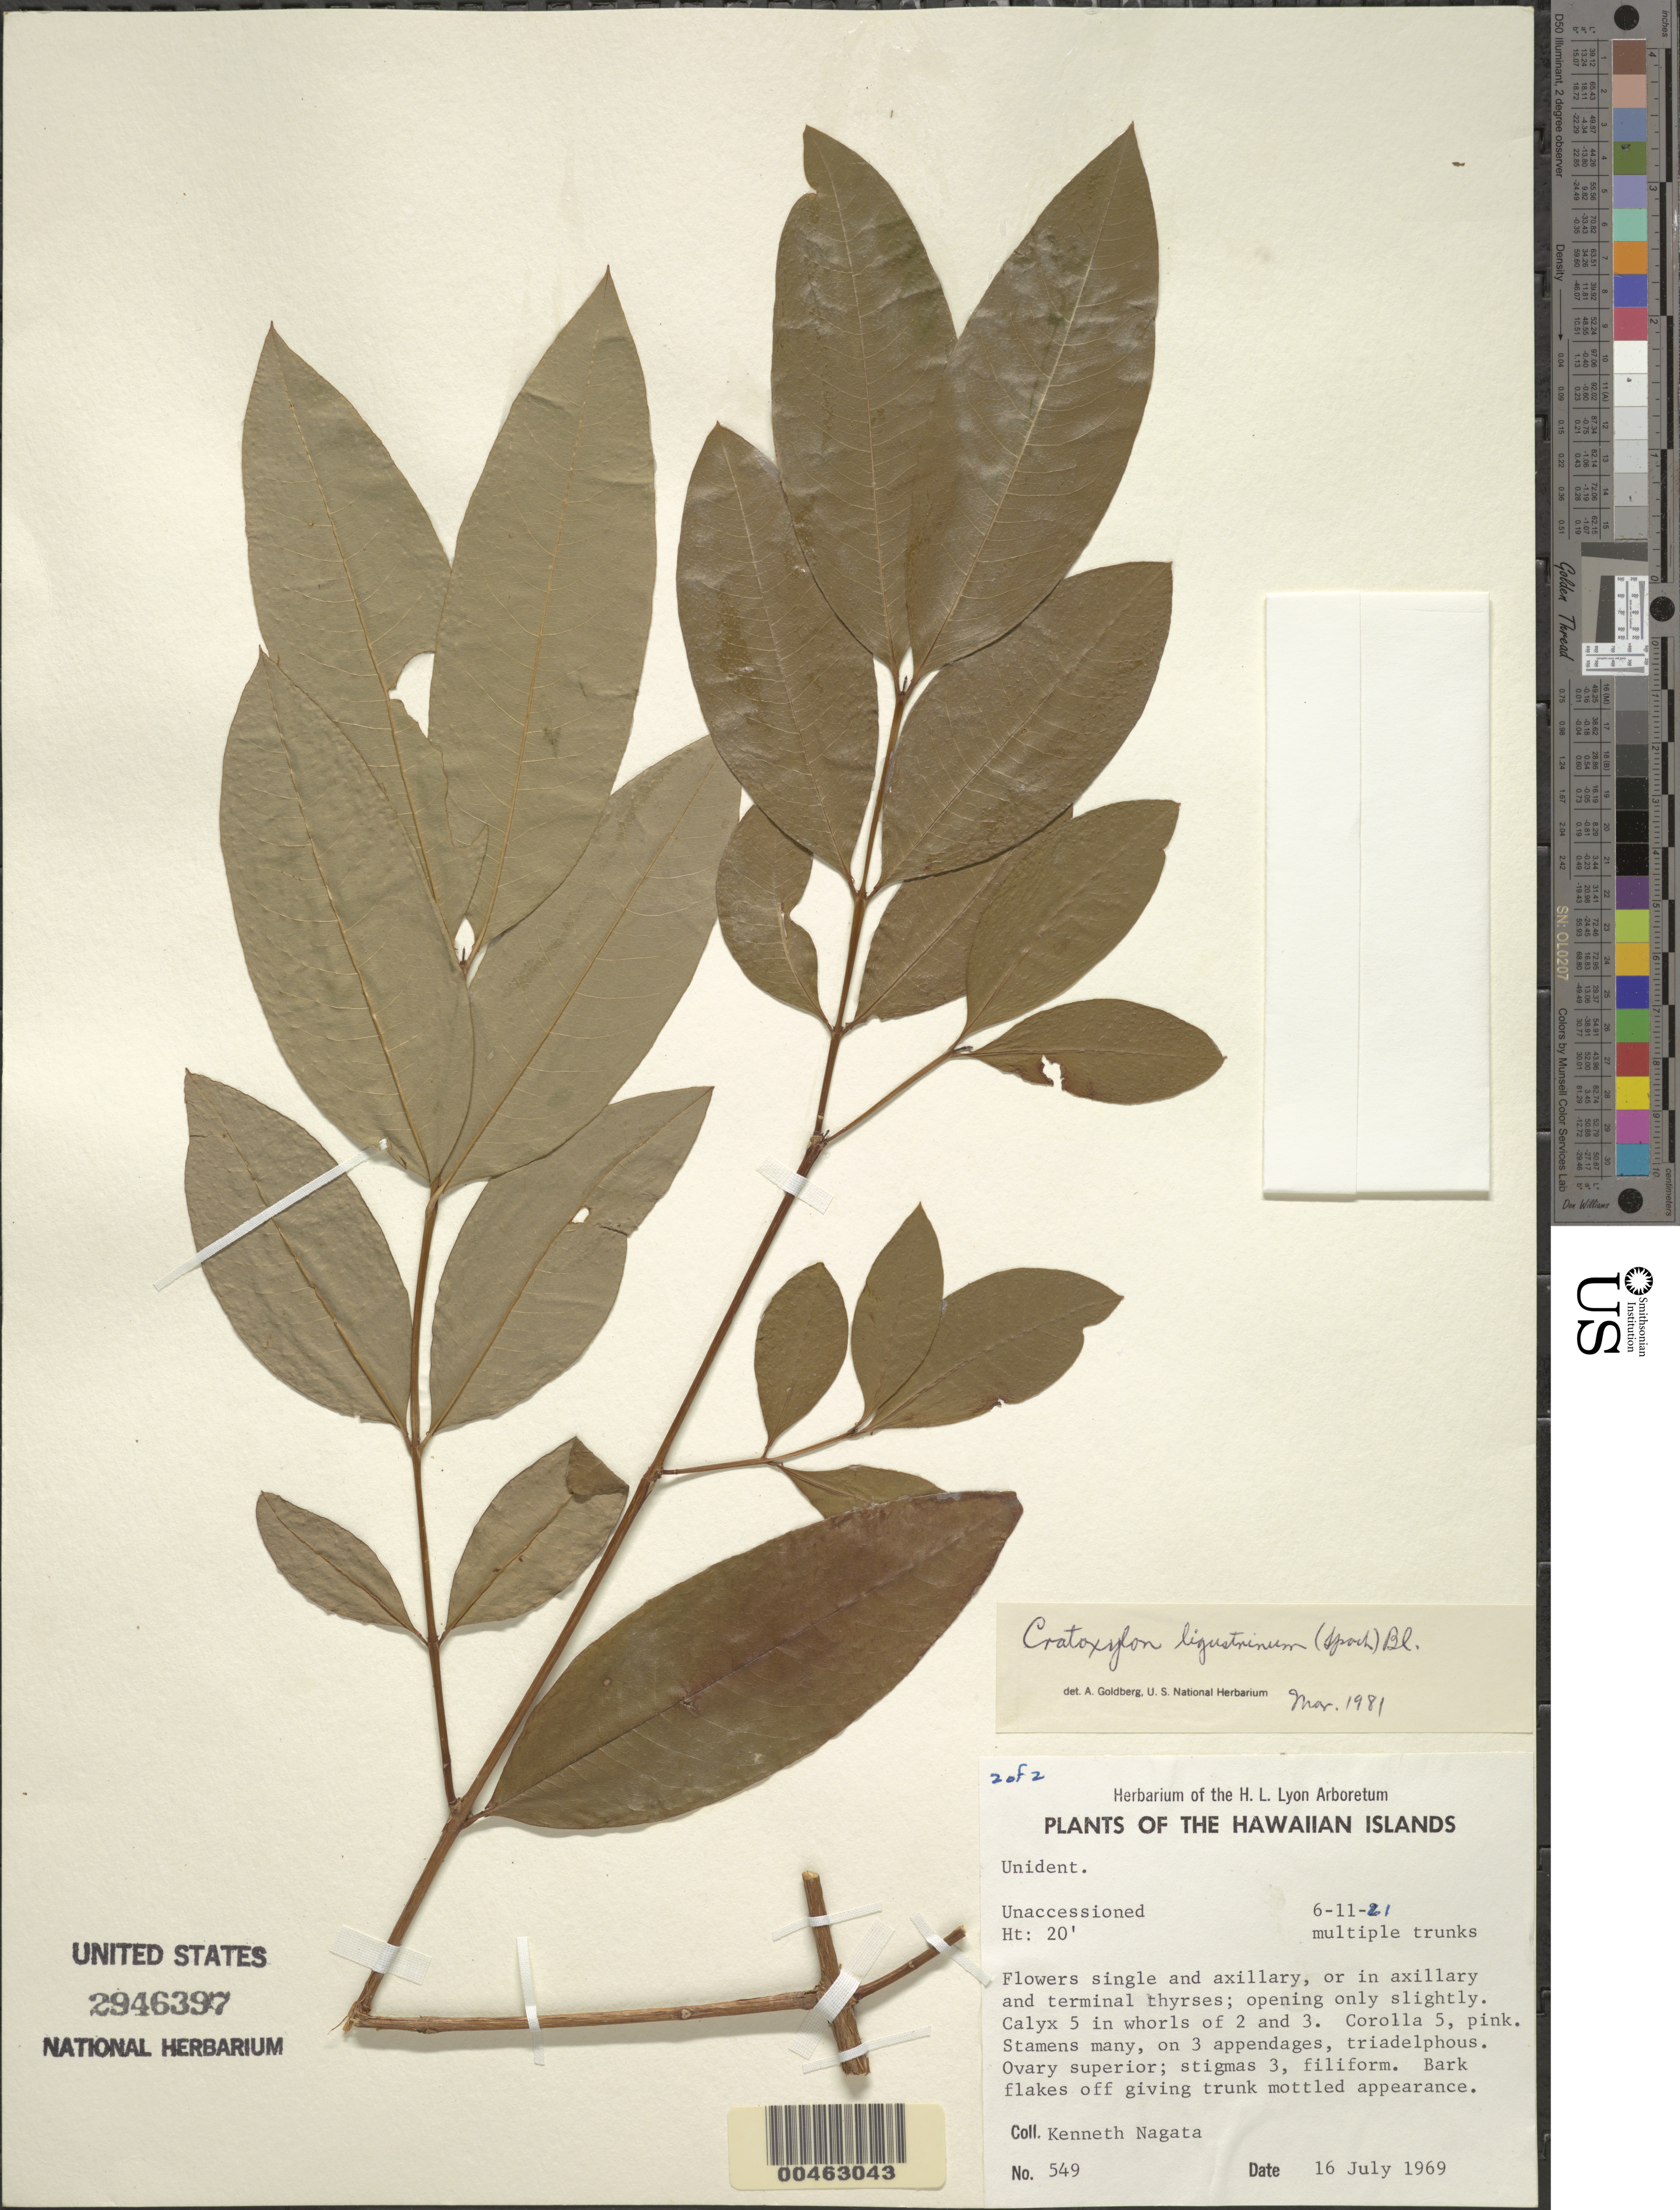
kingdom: Plantae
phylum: Tracheophyta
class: Magnoliopsida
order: Malpighiales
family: Hypericaceae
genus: Cratoxylum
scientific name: Cratoxylum ligustrinum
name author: (Spach) Blume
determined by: Goldberg, Aaron, (US), NMNH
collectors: K. Nagata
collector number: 549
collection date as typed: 16 Jul 1969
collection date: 1969-07-16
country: United States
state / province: Hawaii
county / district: Hawaii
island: Hawaii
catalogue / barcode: US 2946397